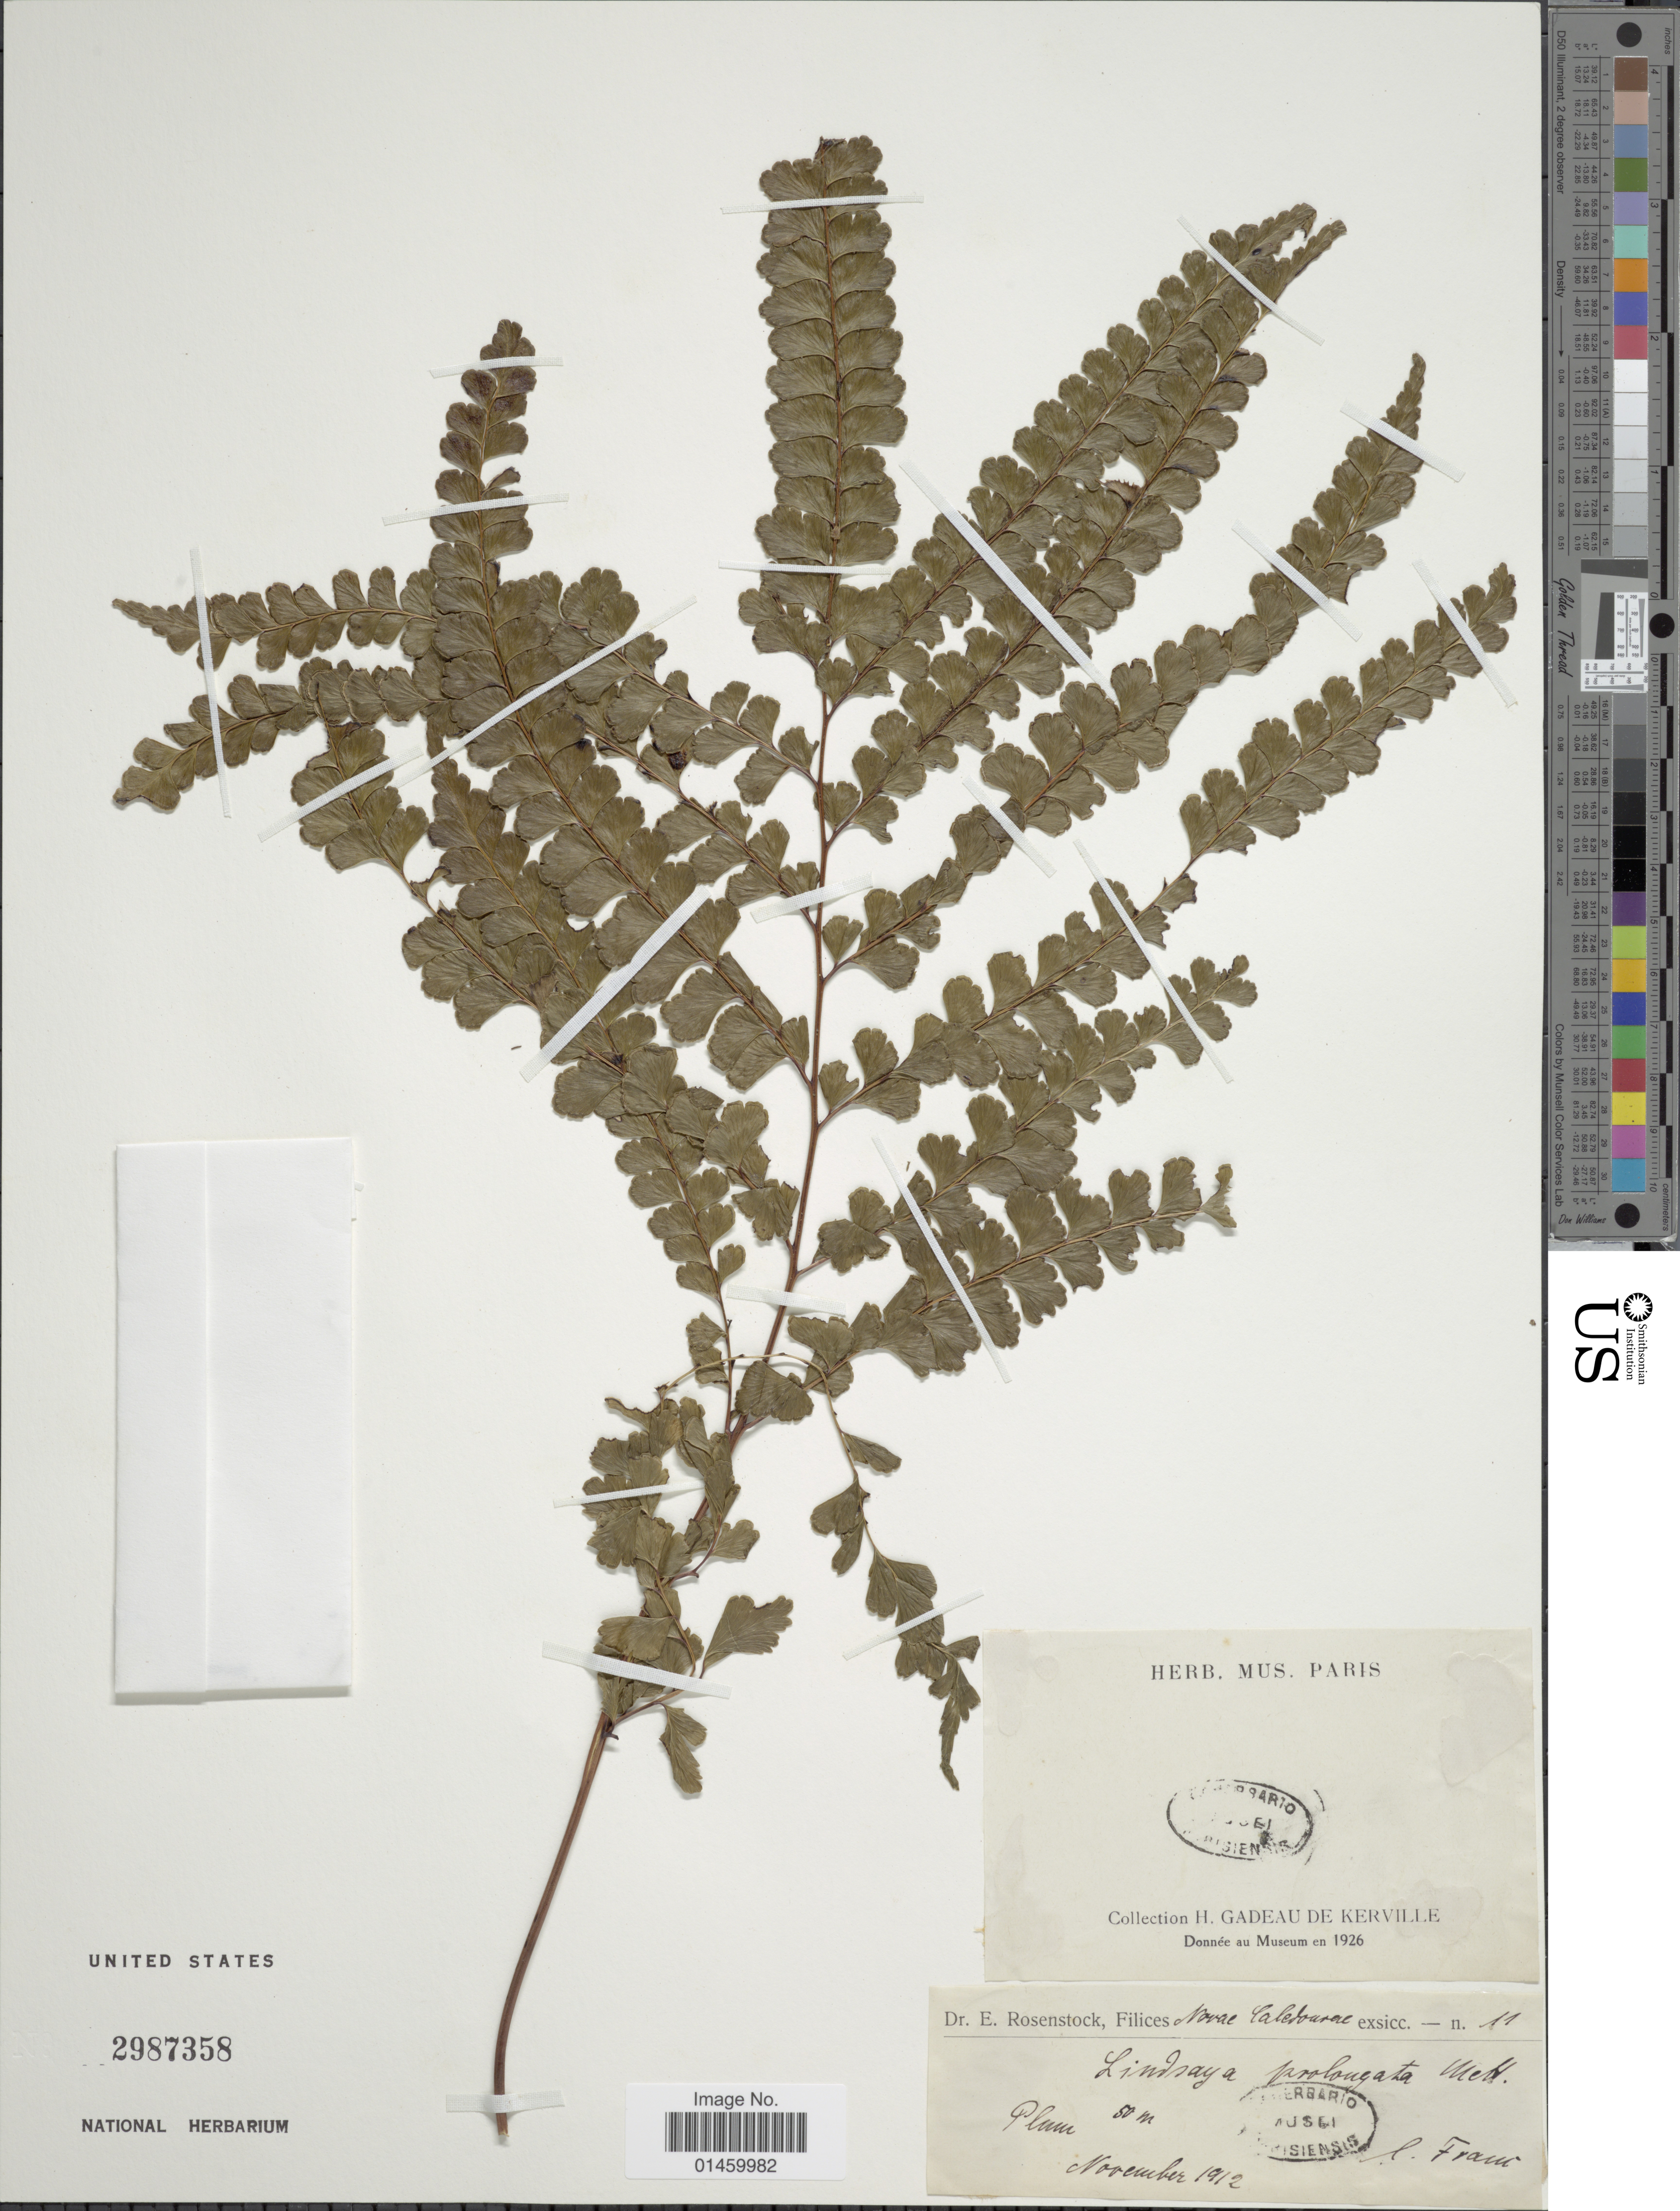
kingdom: Plantae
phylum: Tracheophyta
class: Polypodiopsida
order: Polypodiales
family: Lindsaeaceae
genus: Lindsaea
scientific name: Lindsaea prolongata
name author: E. Fourn.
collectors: Franc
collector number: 11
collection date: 1912-11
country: New Caledonia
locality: Filices Novae Caledoniae. Plum.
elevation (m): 50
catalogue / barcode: US 2987358